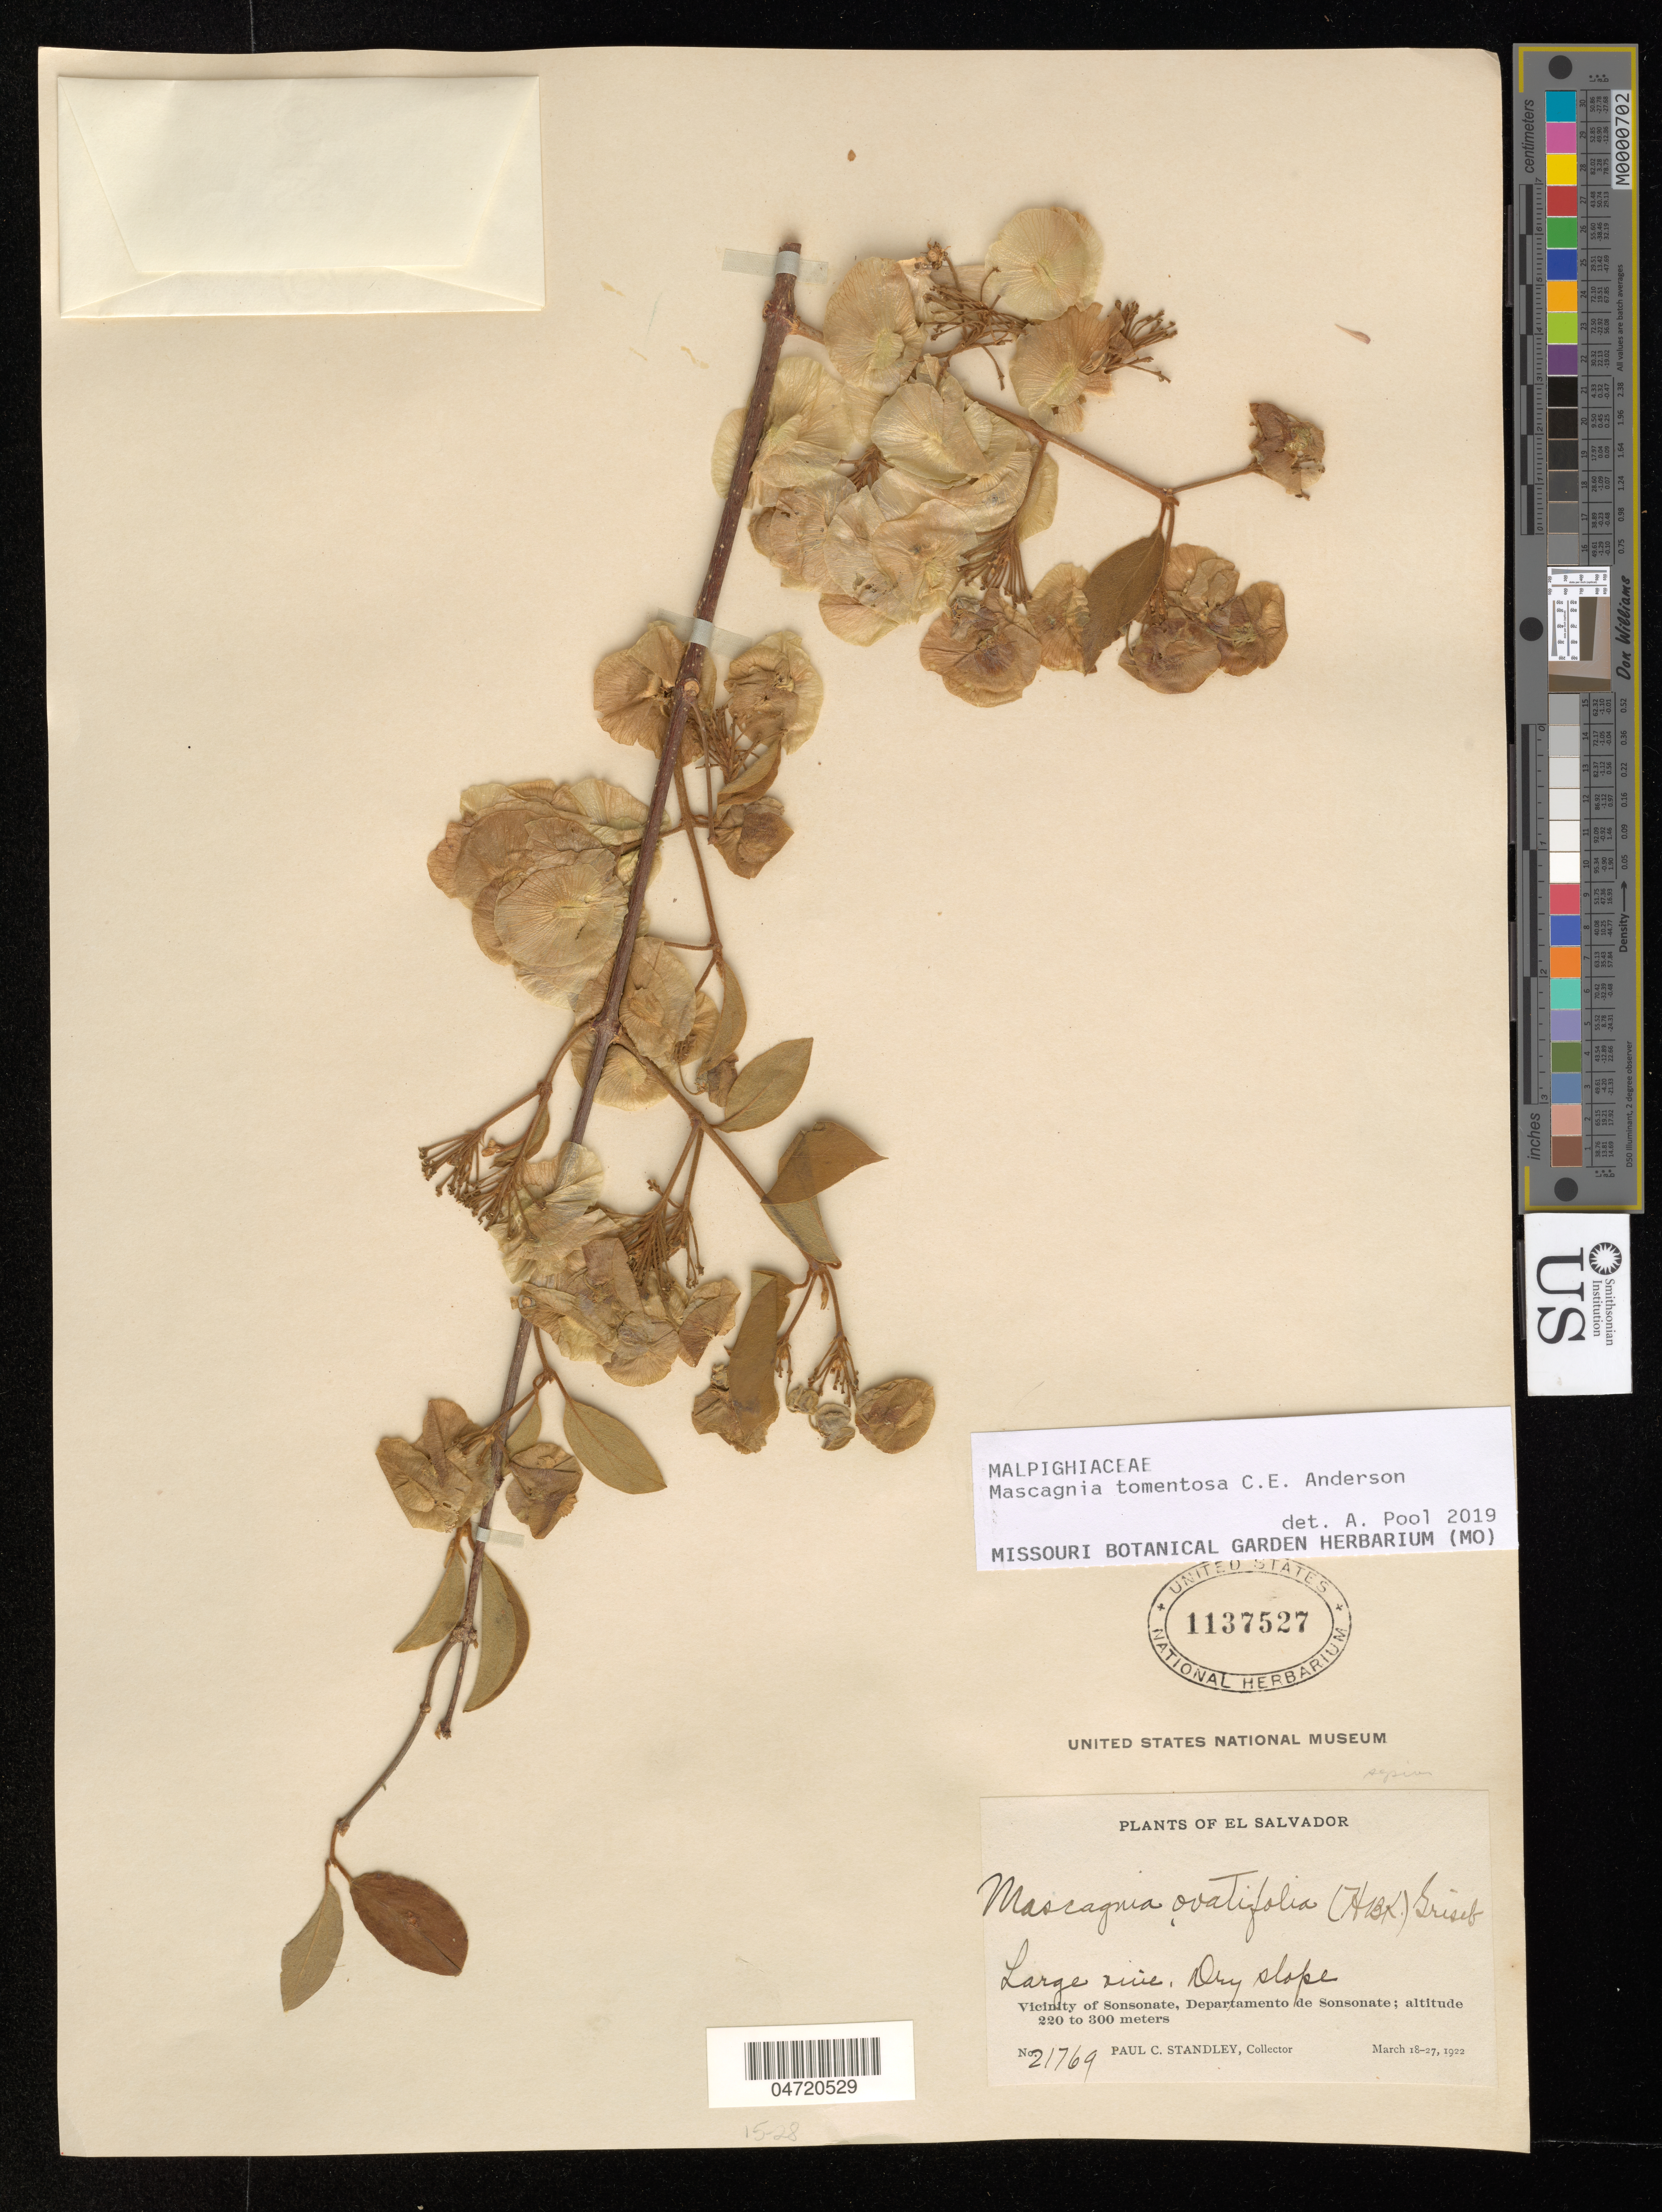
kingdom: Plantae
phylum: Tracheophyta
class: Magnoliopsida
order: Malpighiales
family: Malpighiaceae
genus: Mascagnia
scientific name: Mascagnia tomentosa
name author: C.E. Anderson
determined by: Pool, A., (MO), Missouri Botanical Garden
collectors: P. C. Standley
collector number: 21769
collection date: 1922-03-18/1922-03-27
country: El Salvador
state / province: Sonsonate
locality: Vicinity of Sonsonate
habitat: Dry slope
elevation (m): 220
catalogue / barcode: US 1137527